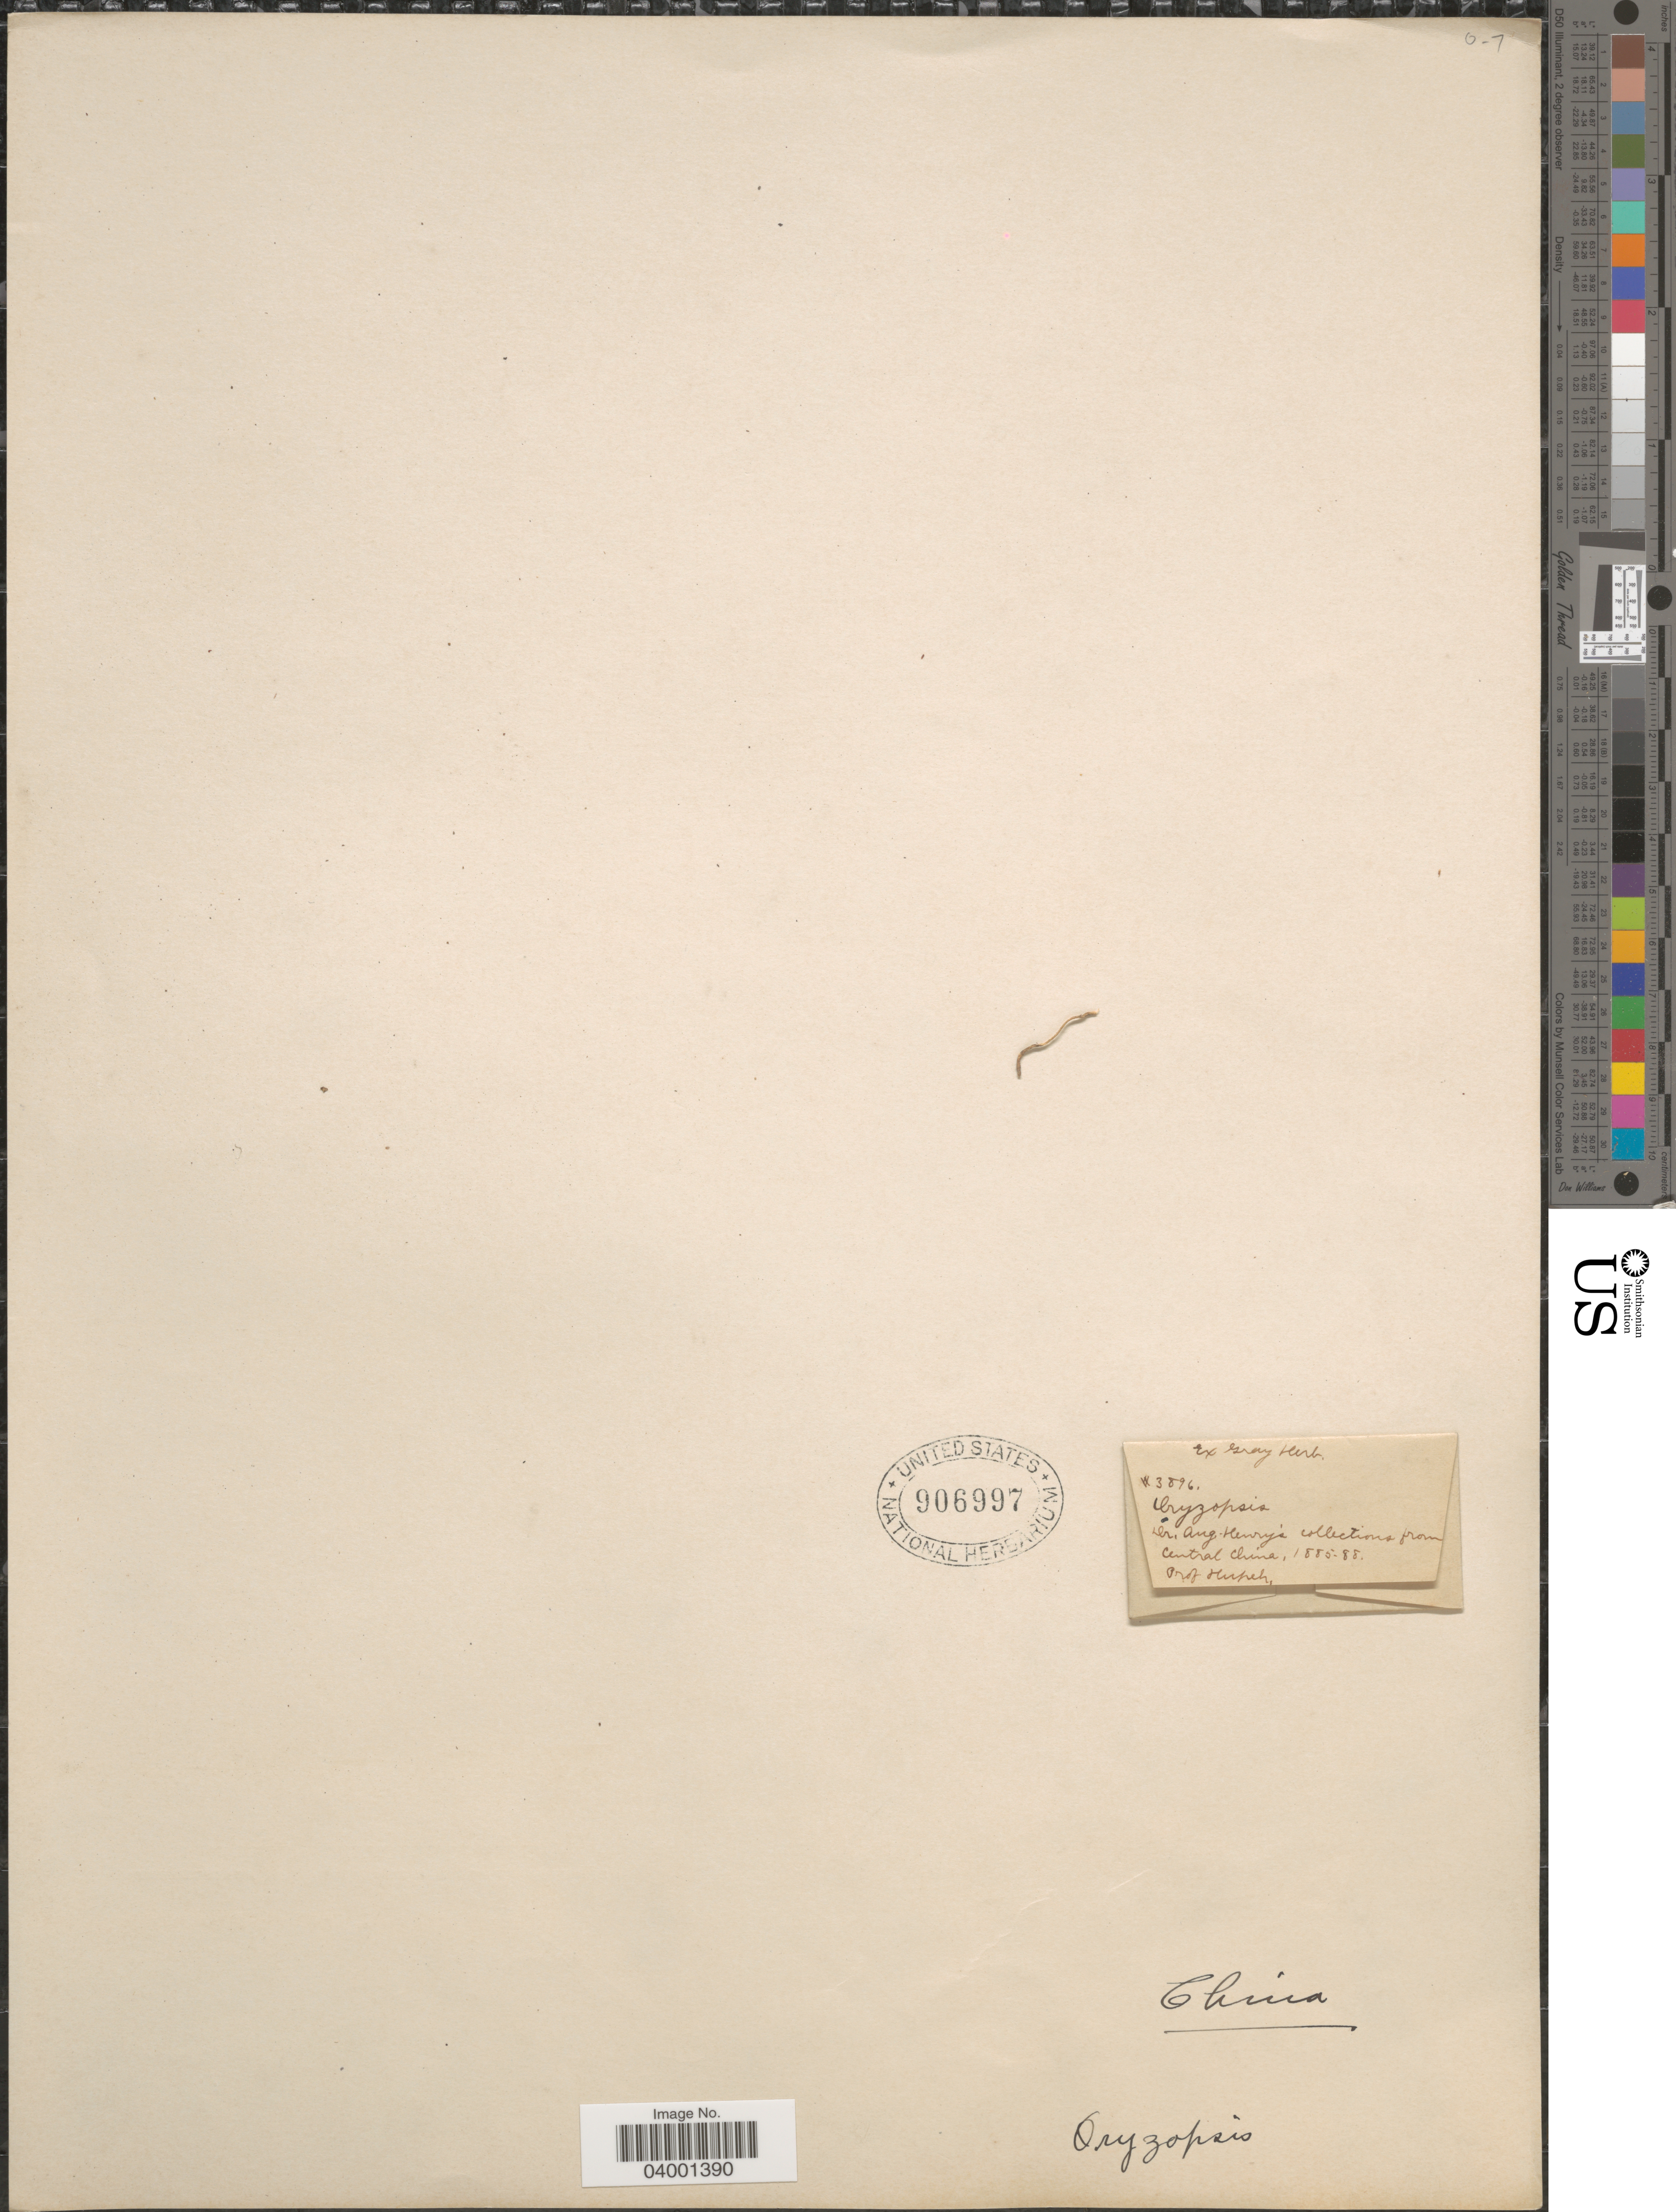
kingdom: Plantae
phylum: Tracheophyta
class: Liliopsida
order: Poales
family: Poaceae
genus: Piptatherum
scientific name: Piptatherum sp.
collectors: A. Henry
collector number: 3896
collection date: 1885/1888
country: China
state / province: Hubei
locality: Hupeh.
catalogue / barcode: US 906997